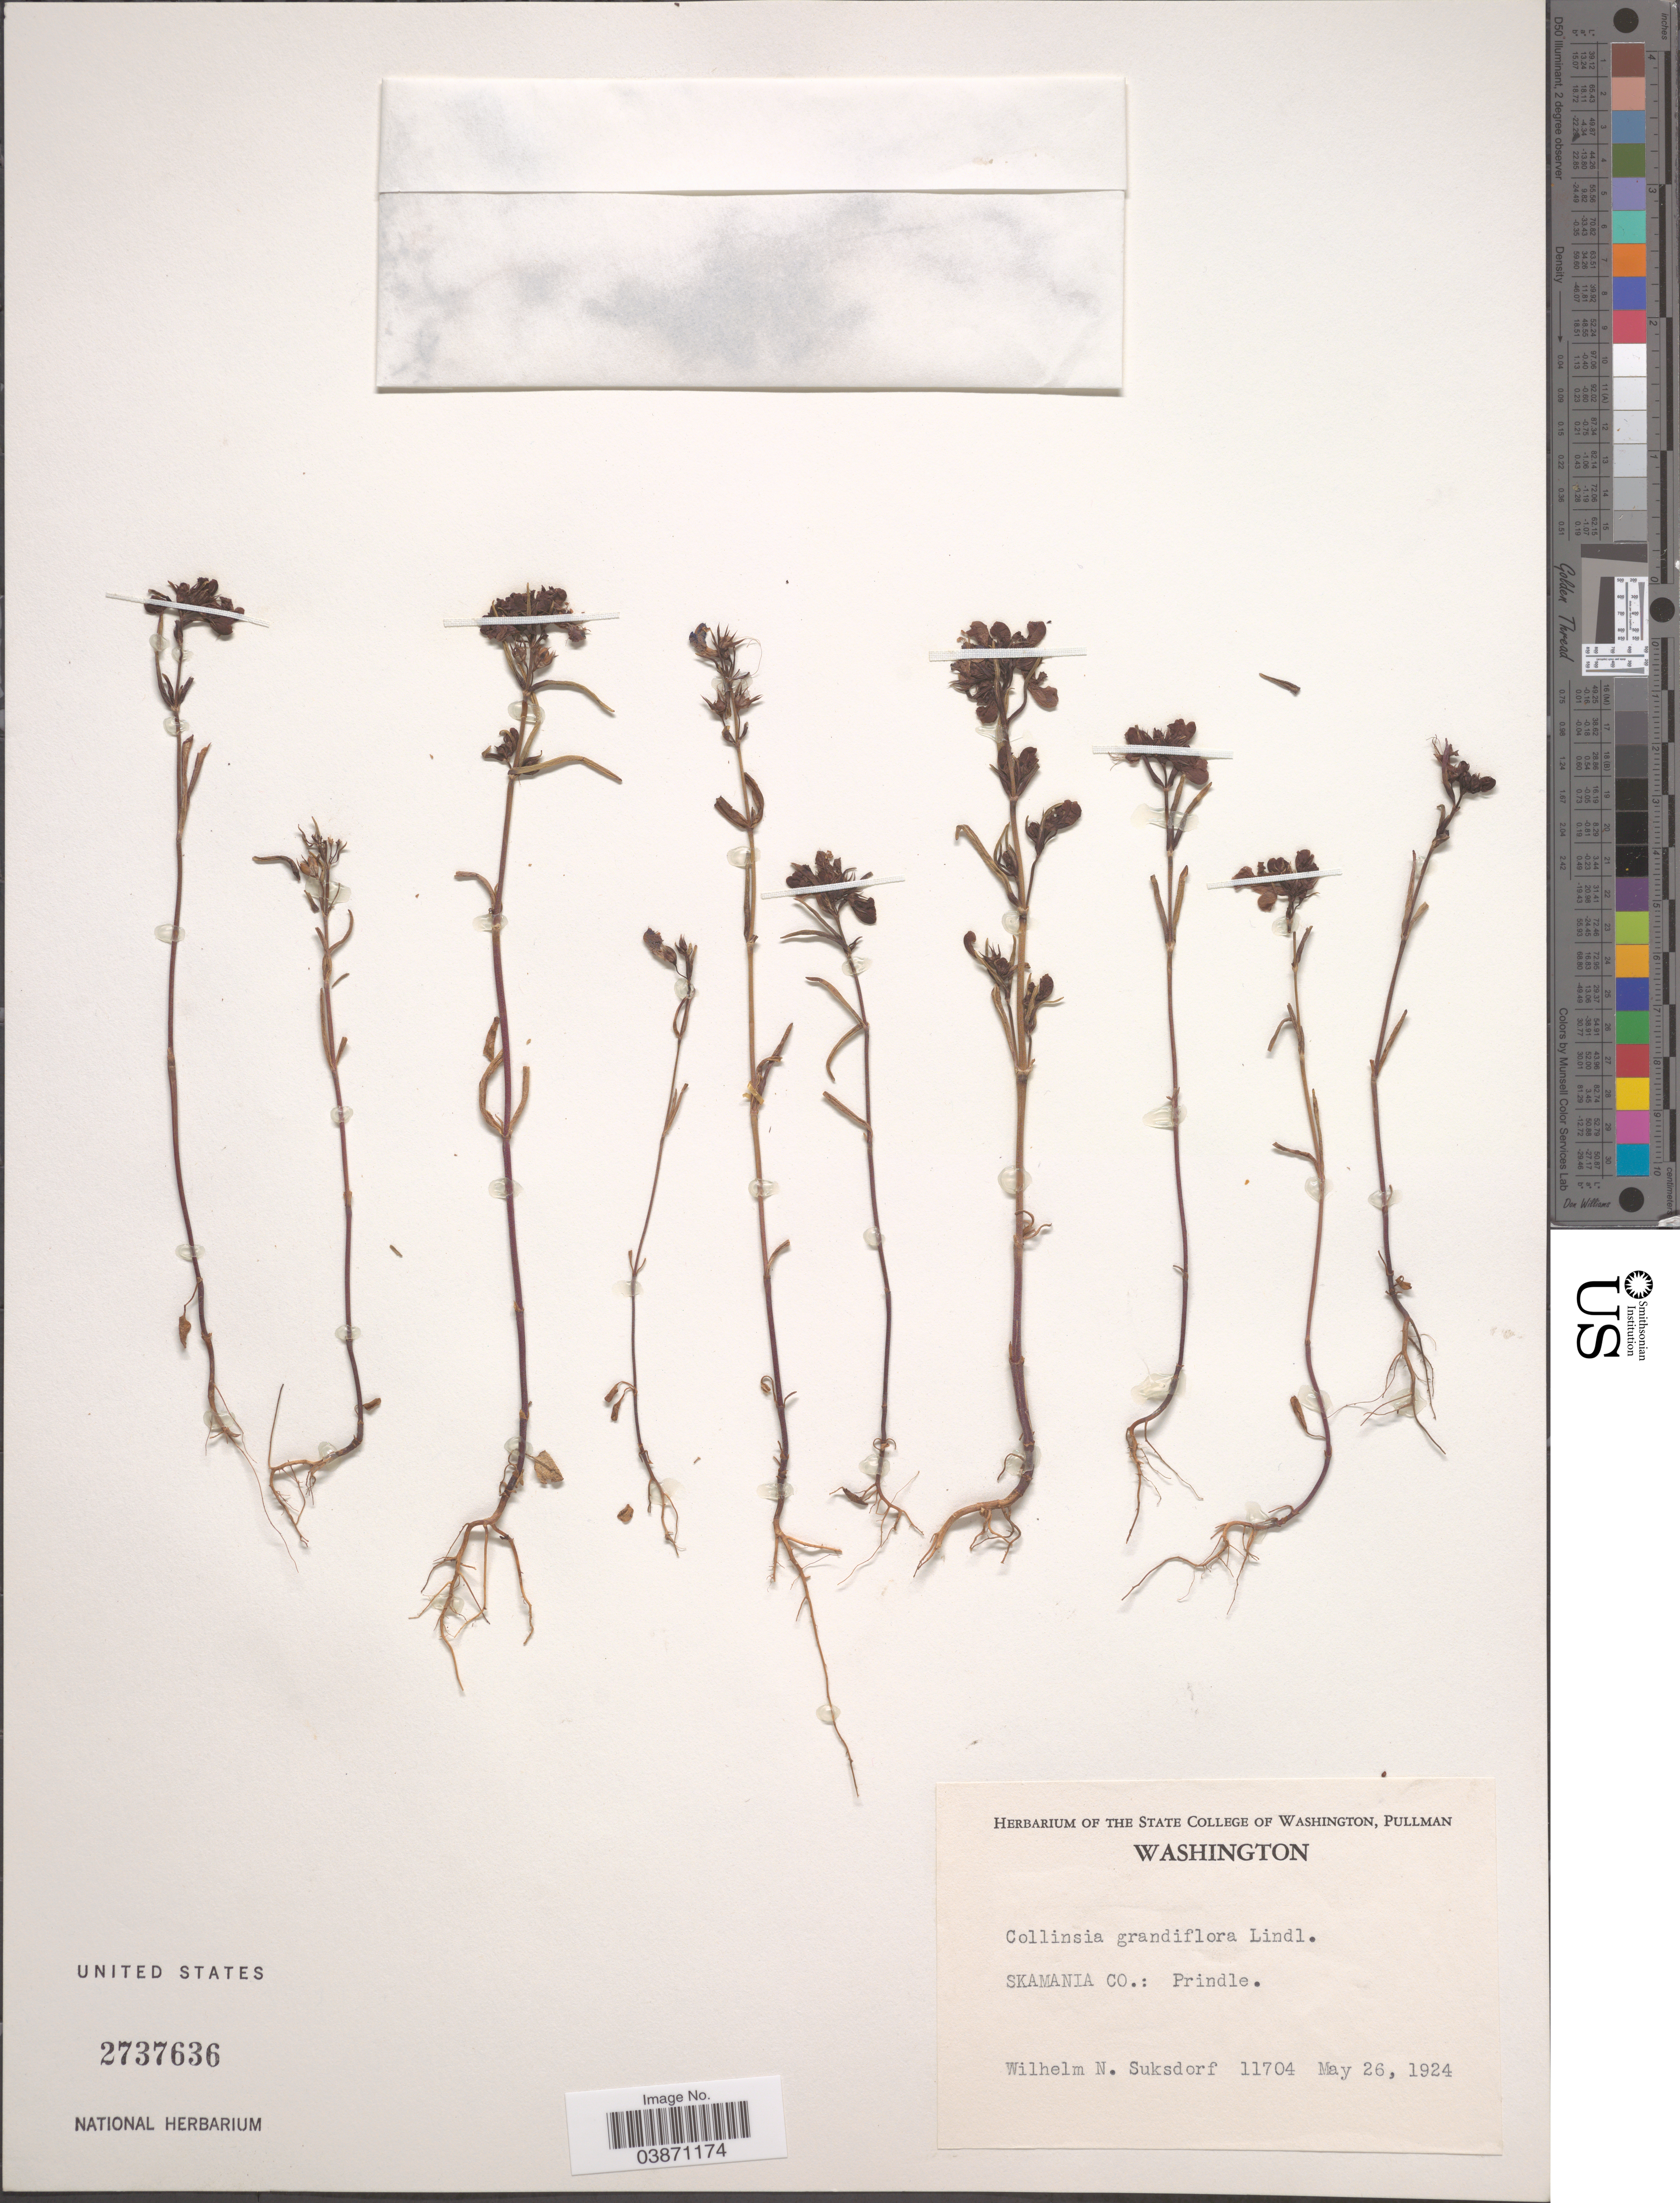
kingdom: Plantae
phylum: Tracheophyta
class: Magnoliopsida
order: Lamiales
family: Plantaginaceae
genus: Collinsia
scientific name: Collinsia grandiflora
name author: Lindl.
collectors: W. N. Suksdorf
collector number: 11704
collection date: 1924-05-26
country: United States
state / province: Washington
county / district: Skamania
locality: Skamania Co.: Prindle.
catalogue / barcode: US 2737636